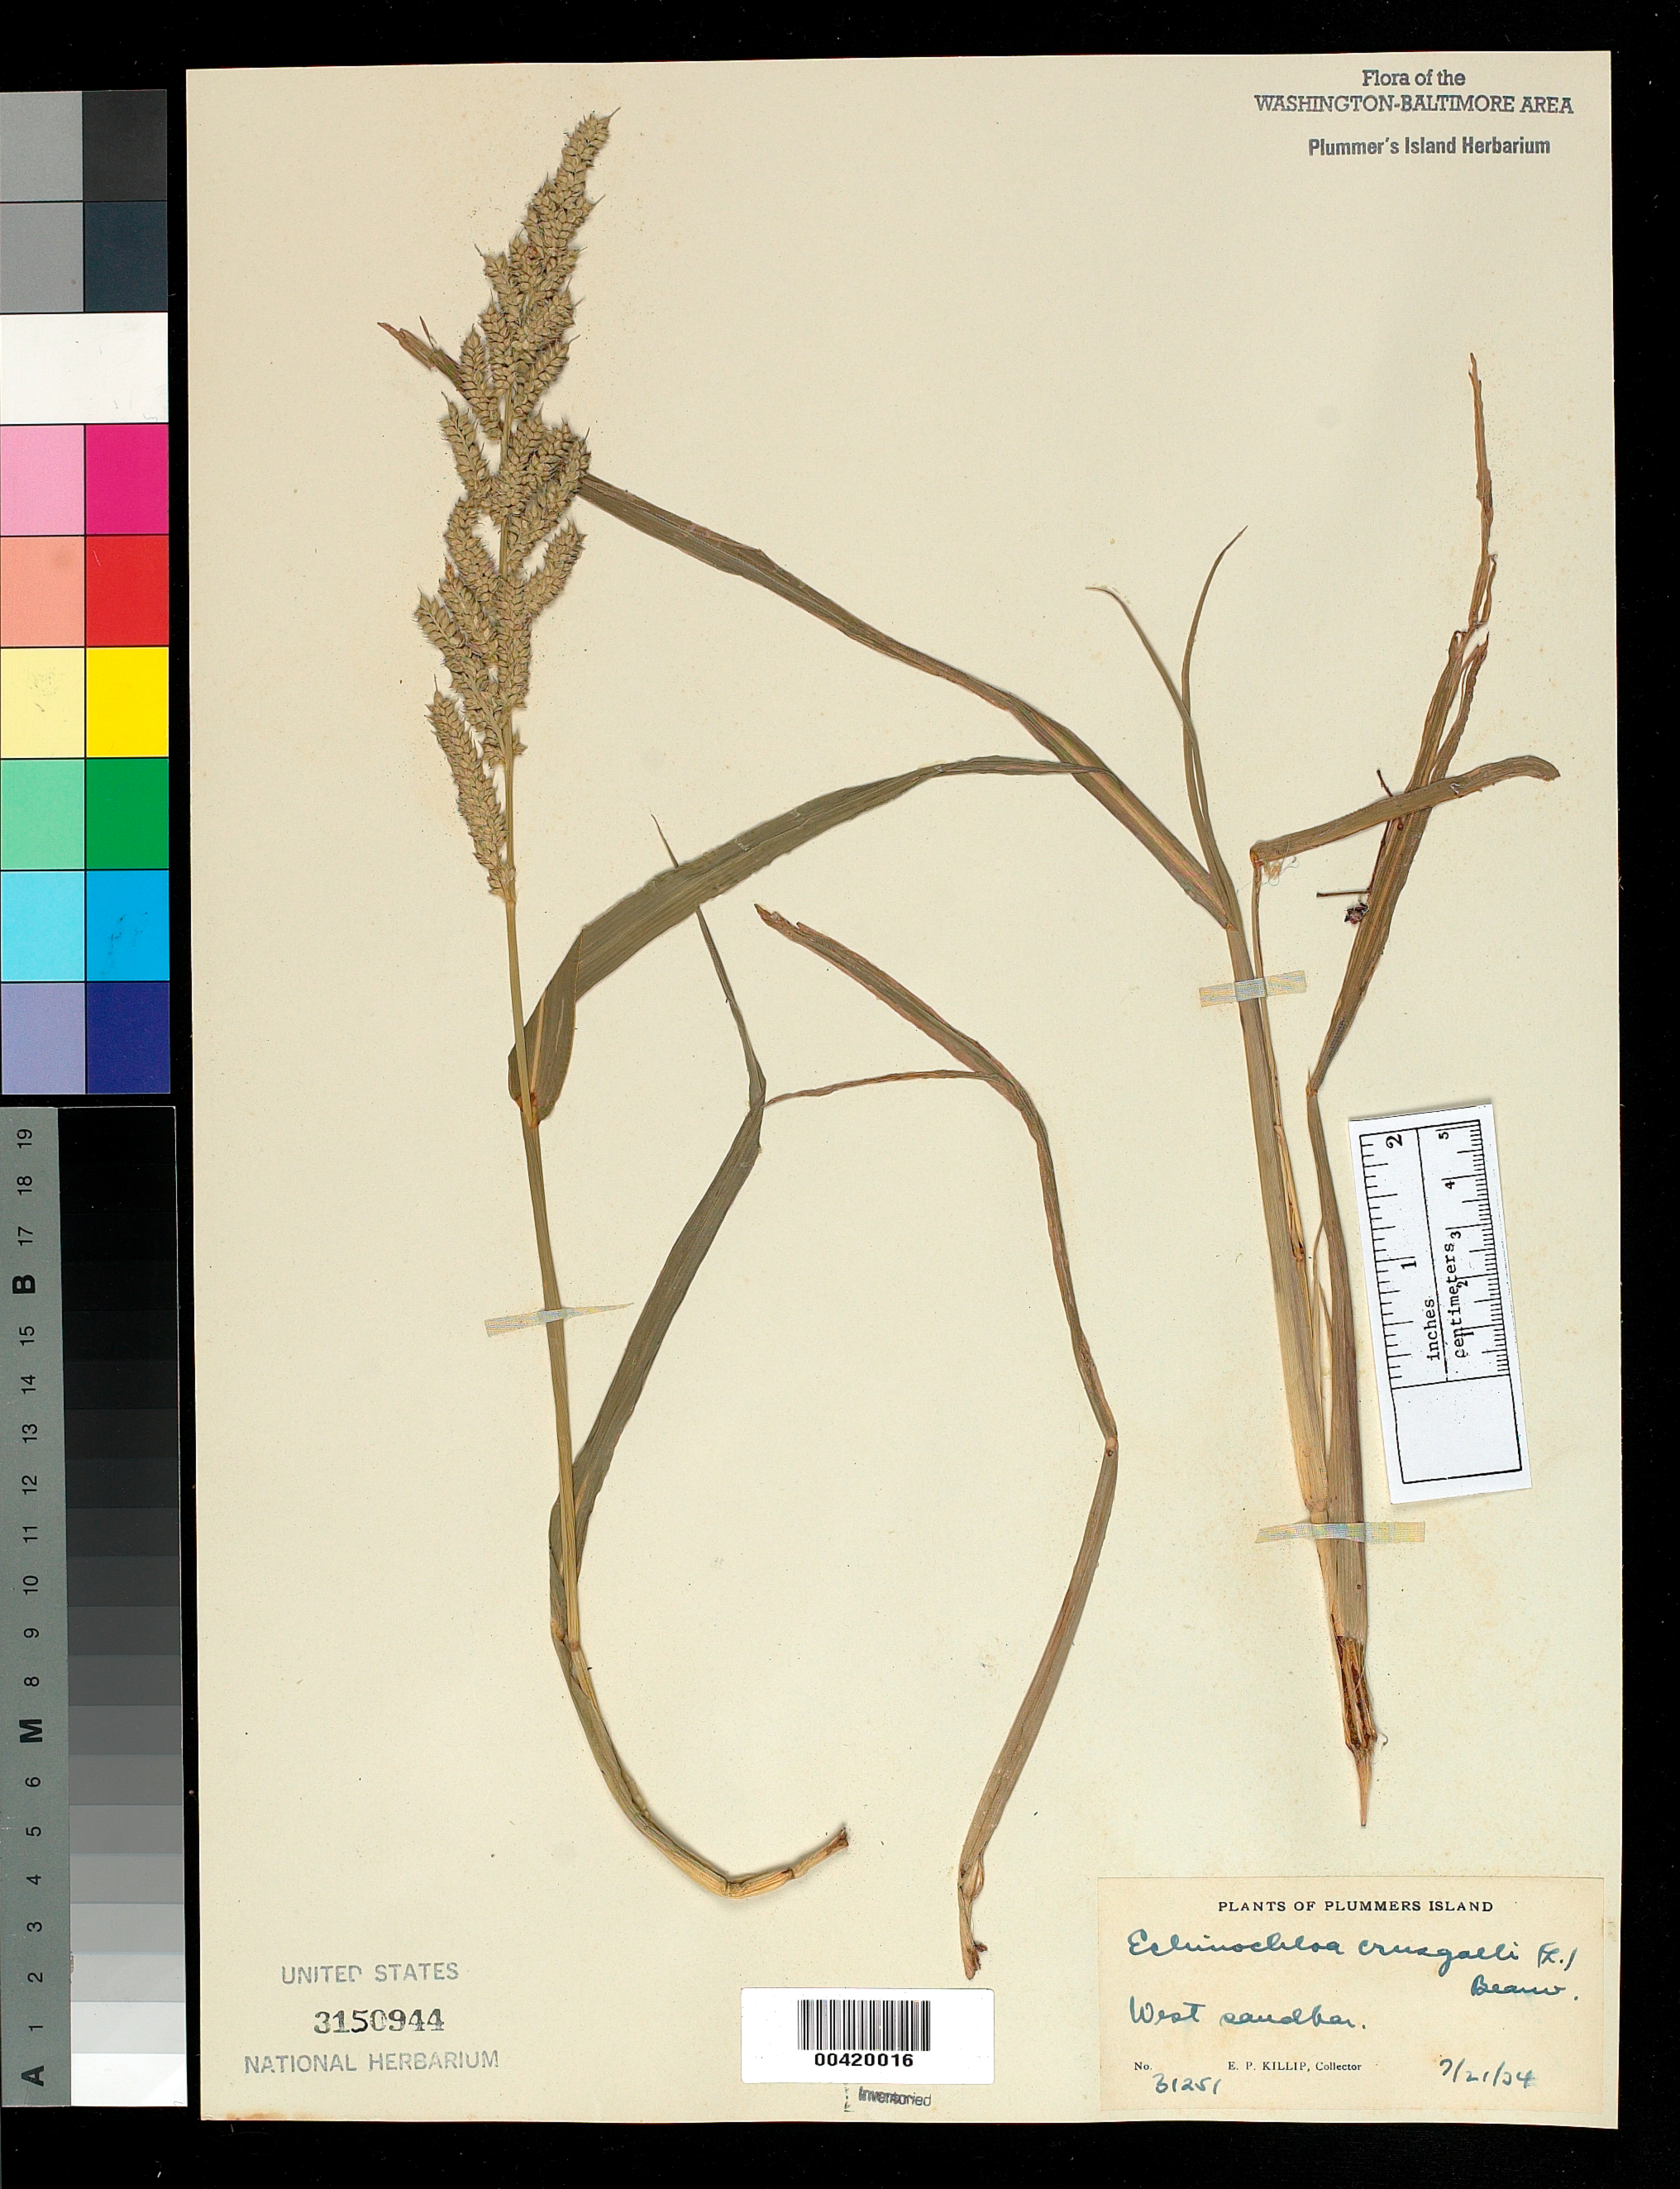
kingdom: Plantae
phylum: Tracheophyta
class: Liliopsida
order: Poales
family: Poaceae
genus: Echinochloa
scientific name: Echinochloa crus-galli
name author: (L.) P. Beauv.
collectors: E. P. Killip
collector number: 31251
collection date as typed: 21 Jul 1924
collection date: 1924-07-21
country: United States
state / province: Maryland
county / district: Montgomery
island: Plummers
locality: Plummer's Island; west sandbar Plummers Island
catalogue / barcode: US 3150944